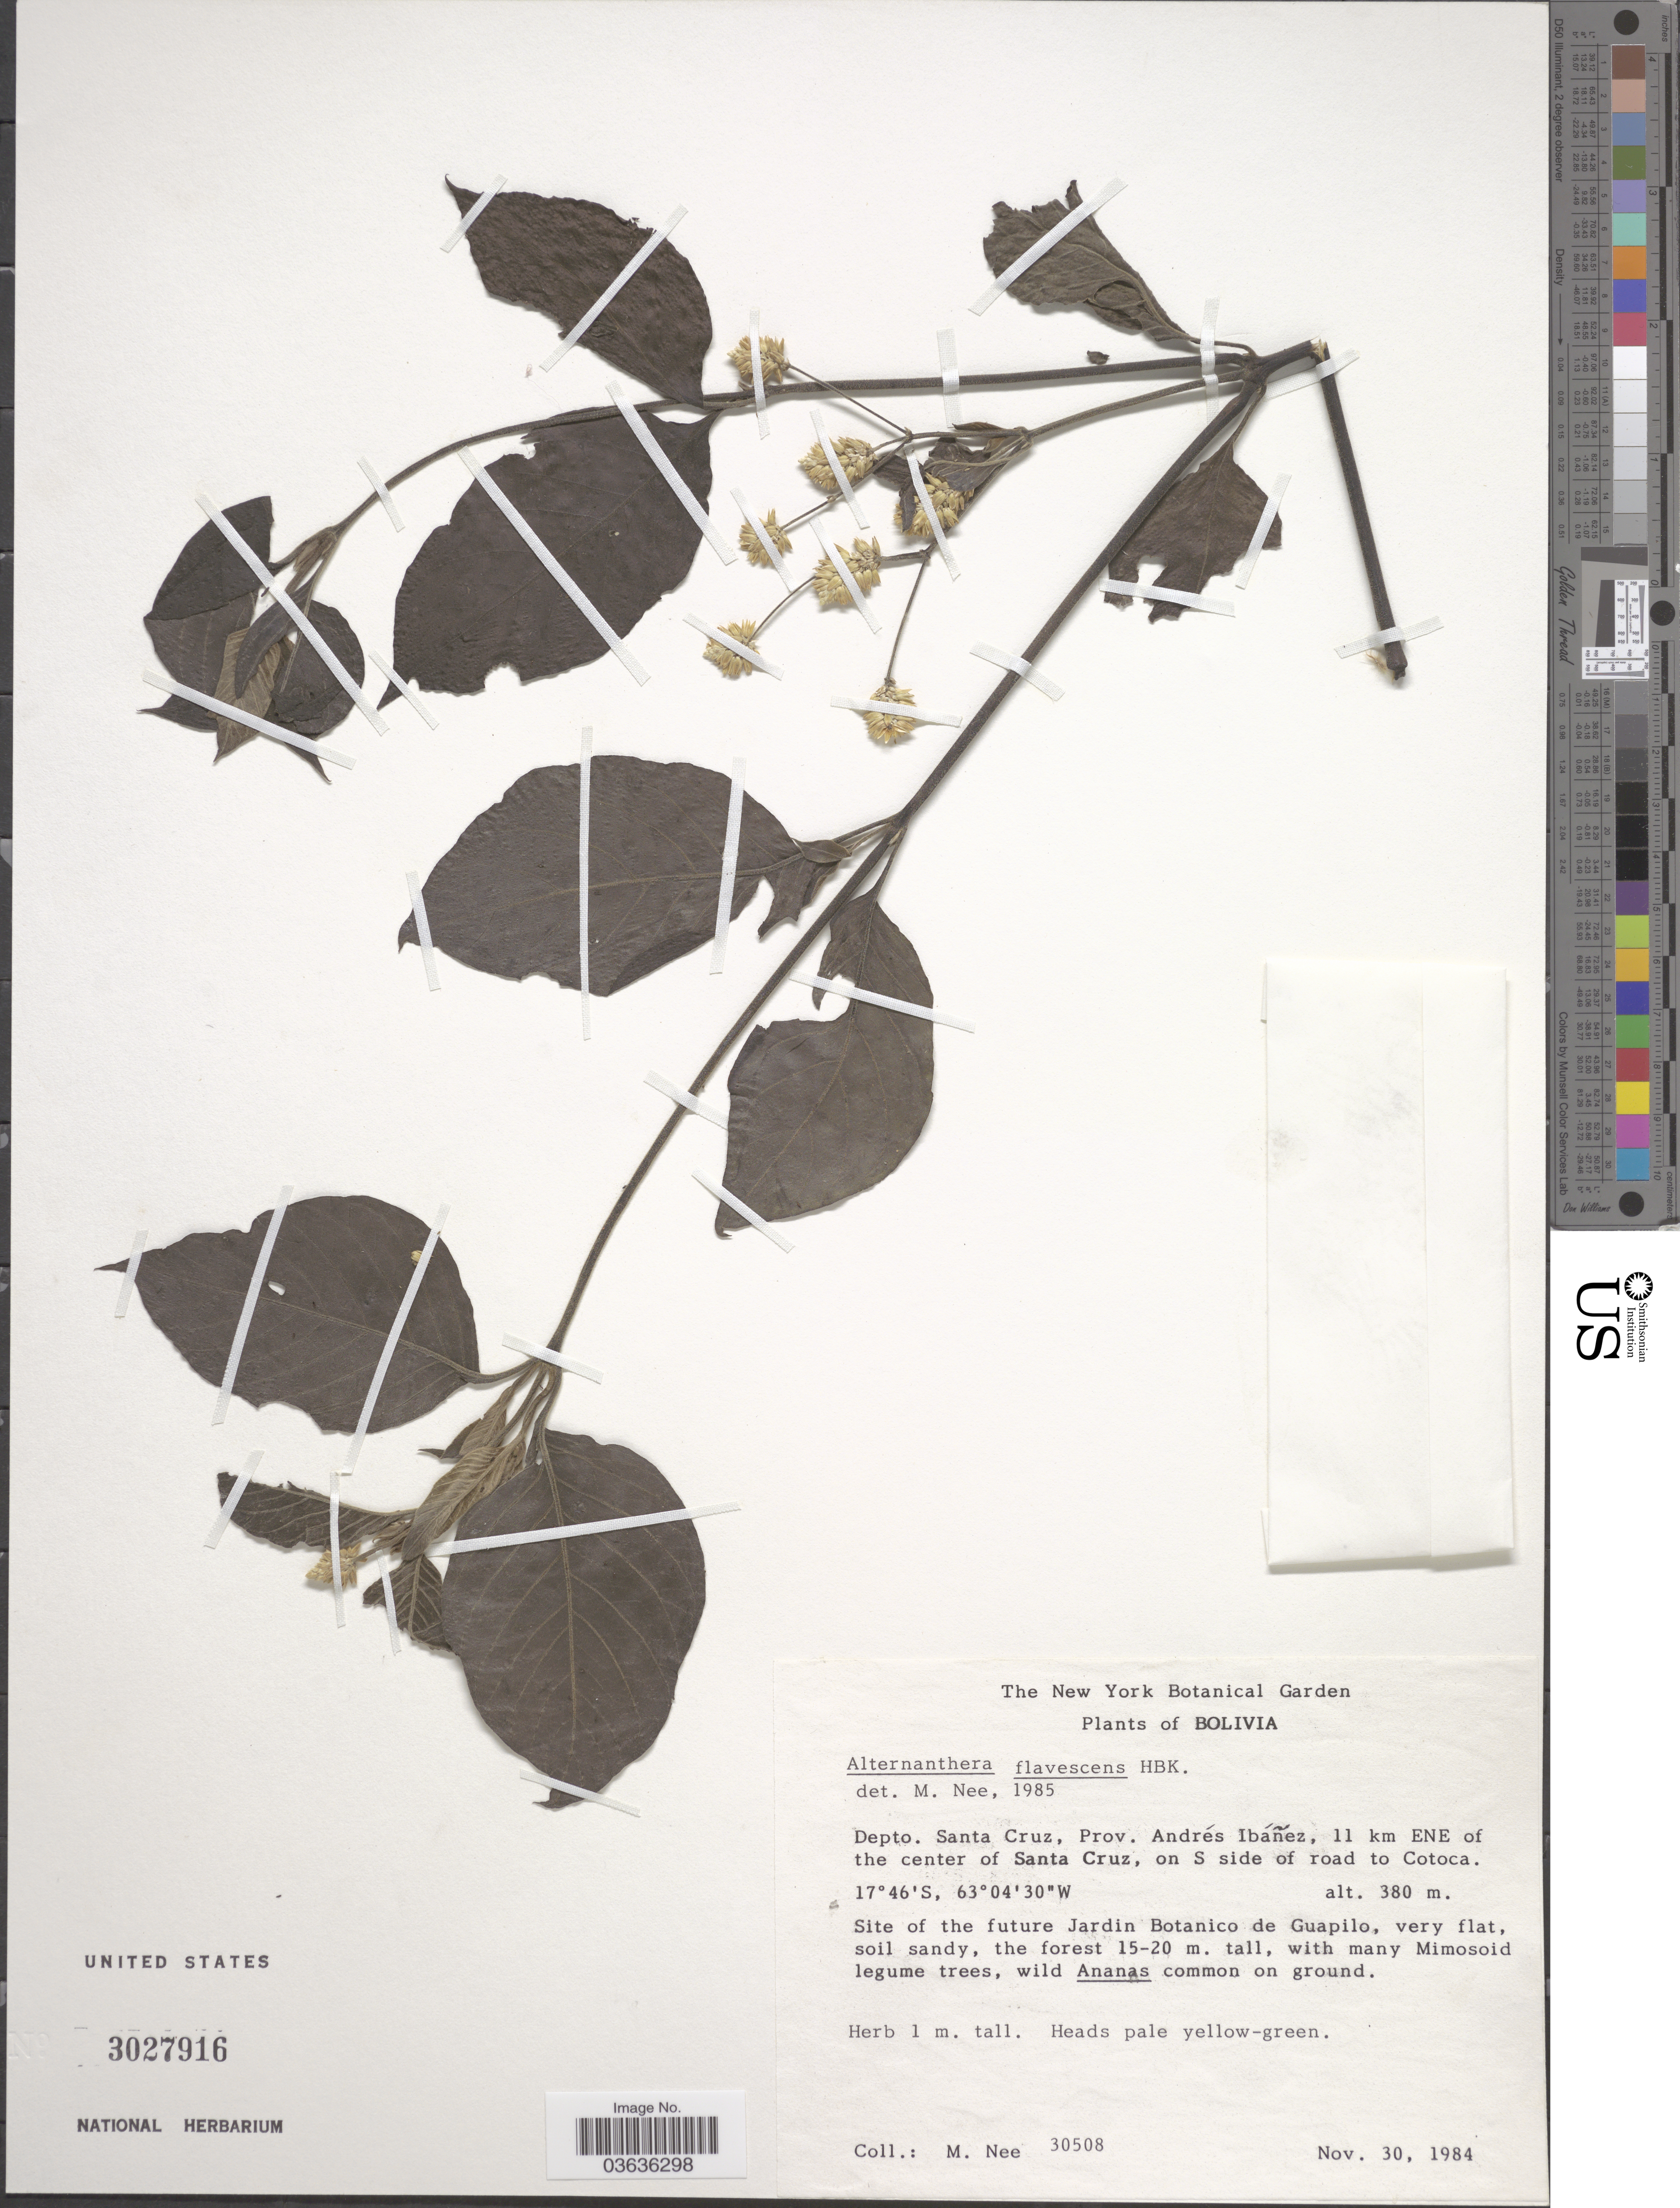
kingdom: Plantae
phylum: Tracheophyta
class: Magnoliopsida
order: Caryophyllales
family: Amaranthaceae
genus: Alternanthera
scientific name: Alternanthera flavescens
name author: Kunth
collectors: M. Nee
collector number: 30508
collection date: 1984-11-30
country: Bolivia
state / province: Santa Cruz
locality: Depto. Santa Cruz, Prov. Andrés Ibáñez, 11 km ENE of the center of Santa Cruz, on S side of road to Cotoca. Site of the future Jardin Botanico de Guapilo.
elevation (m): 380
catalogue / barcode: US 3027916